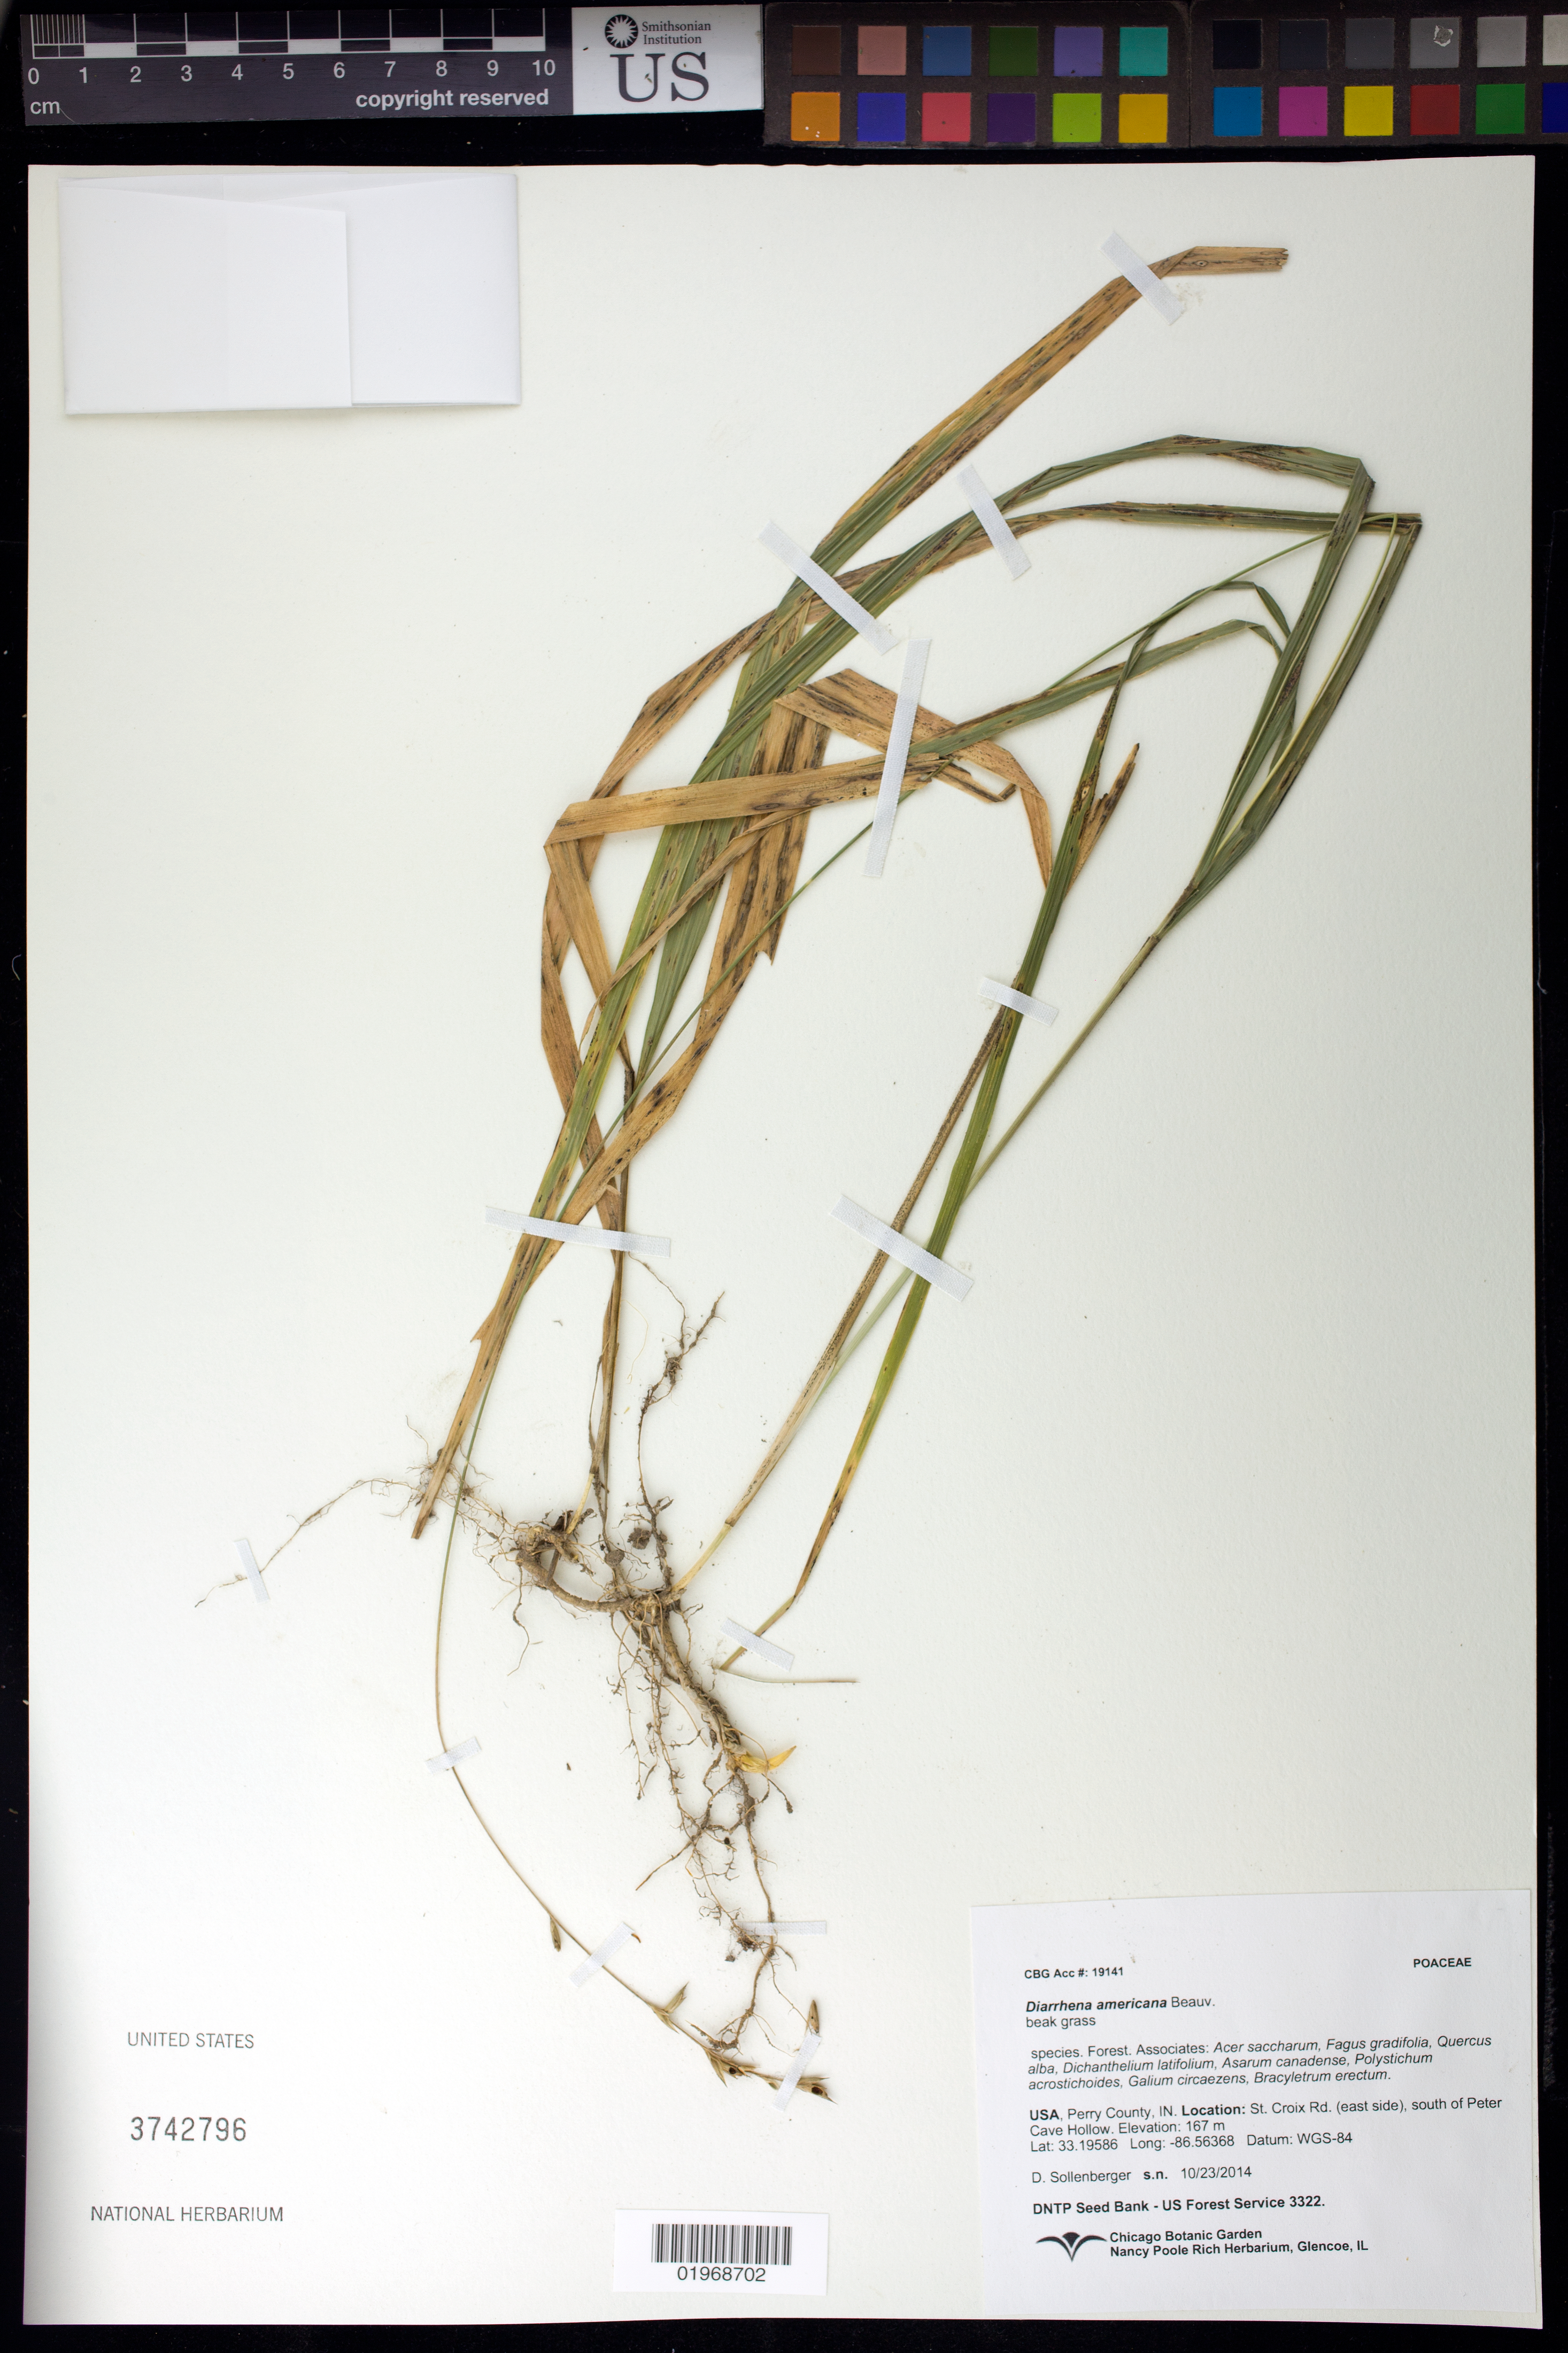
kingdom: Plantae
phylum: Tracheophyta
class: Liliopsida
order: Poales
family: Poaceae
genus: Diarrhena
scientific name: Diarrhena americana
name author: P. Beauv.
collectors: D. Sollenberger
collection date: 2014-10-23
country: United States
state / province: Indiana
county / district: Perry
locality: St. Croix Rd (east side), S of Peter Cave Hollow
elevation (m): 167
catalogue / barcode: US 3742796